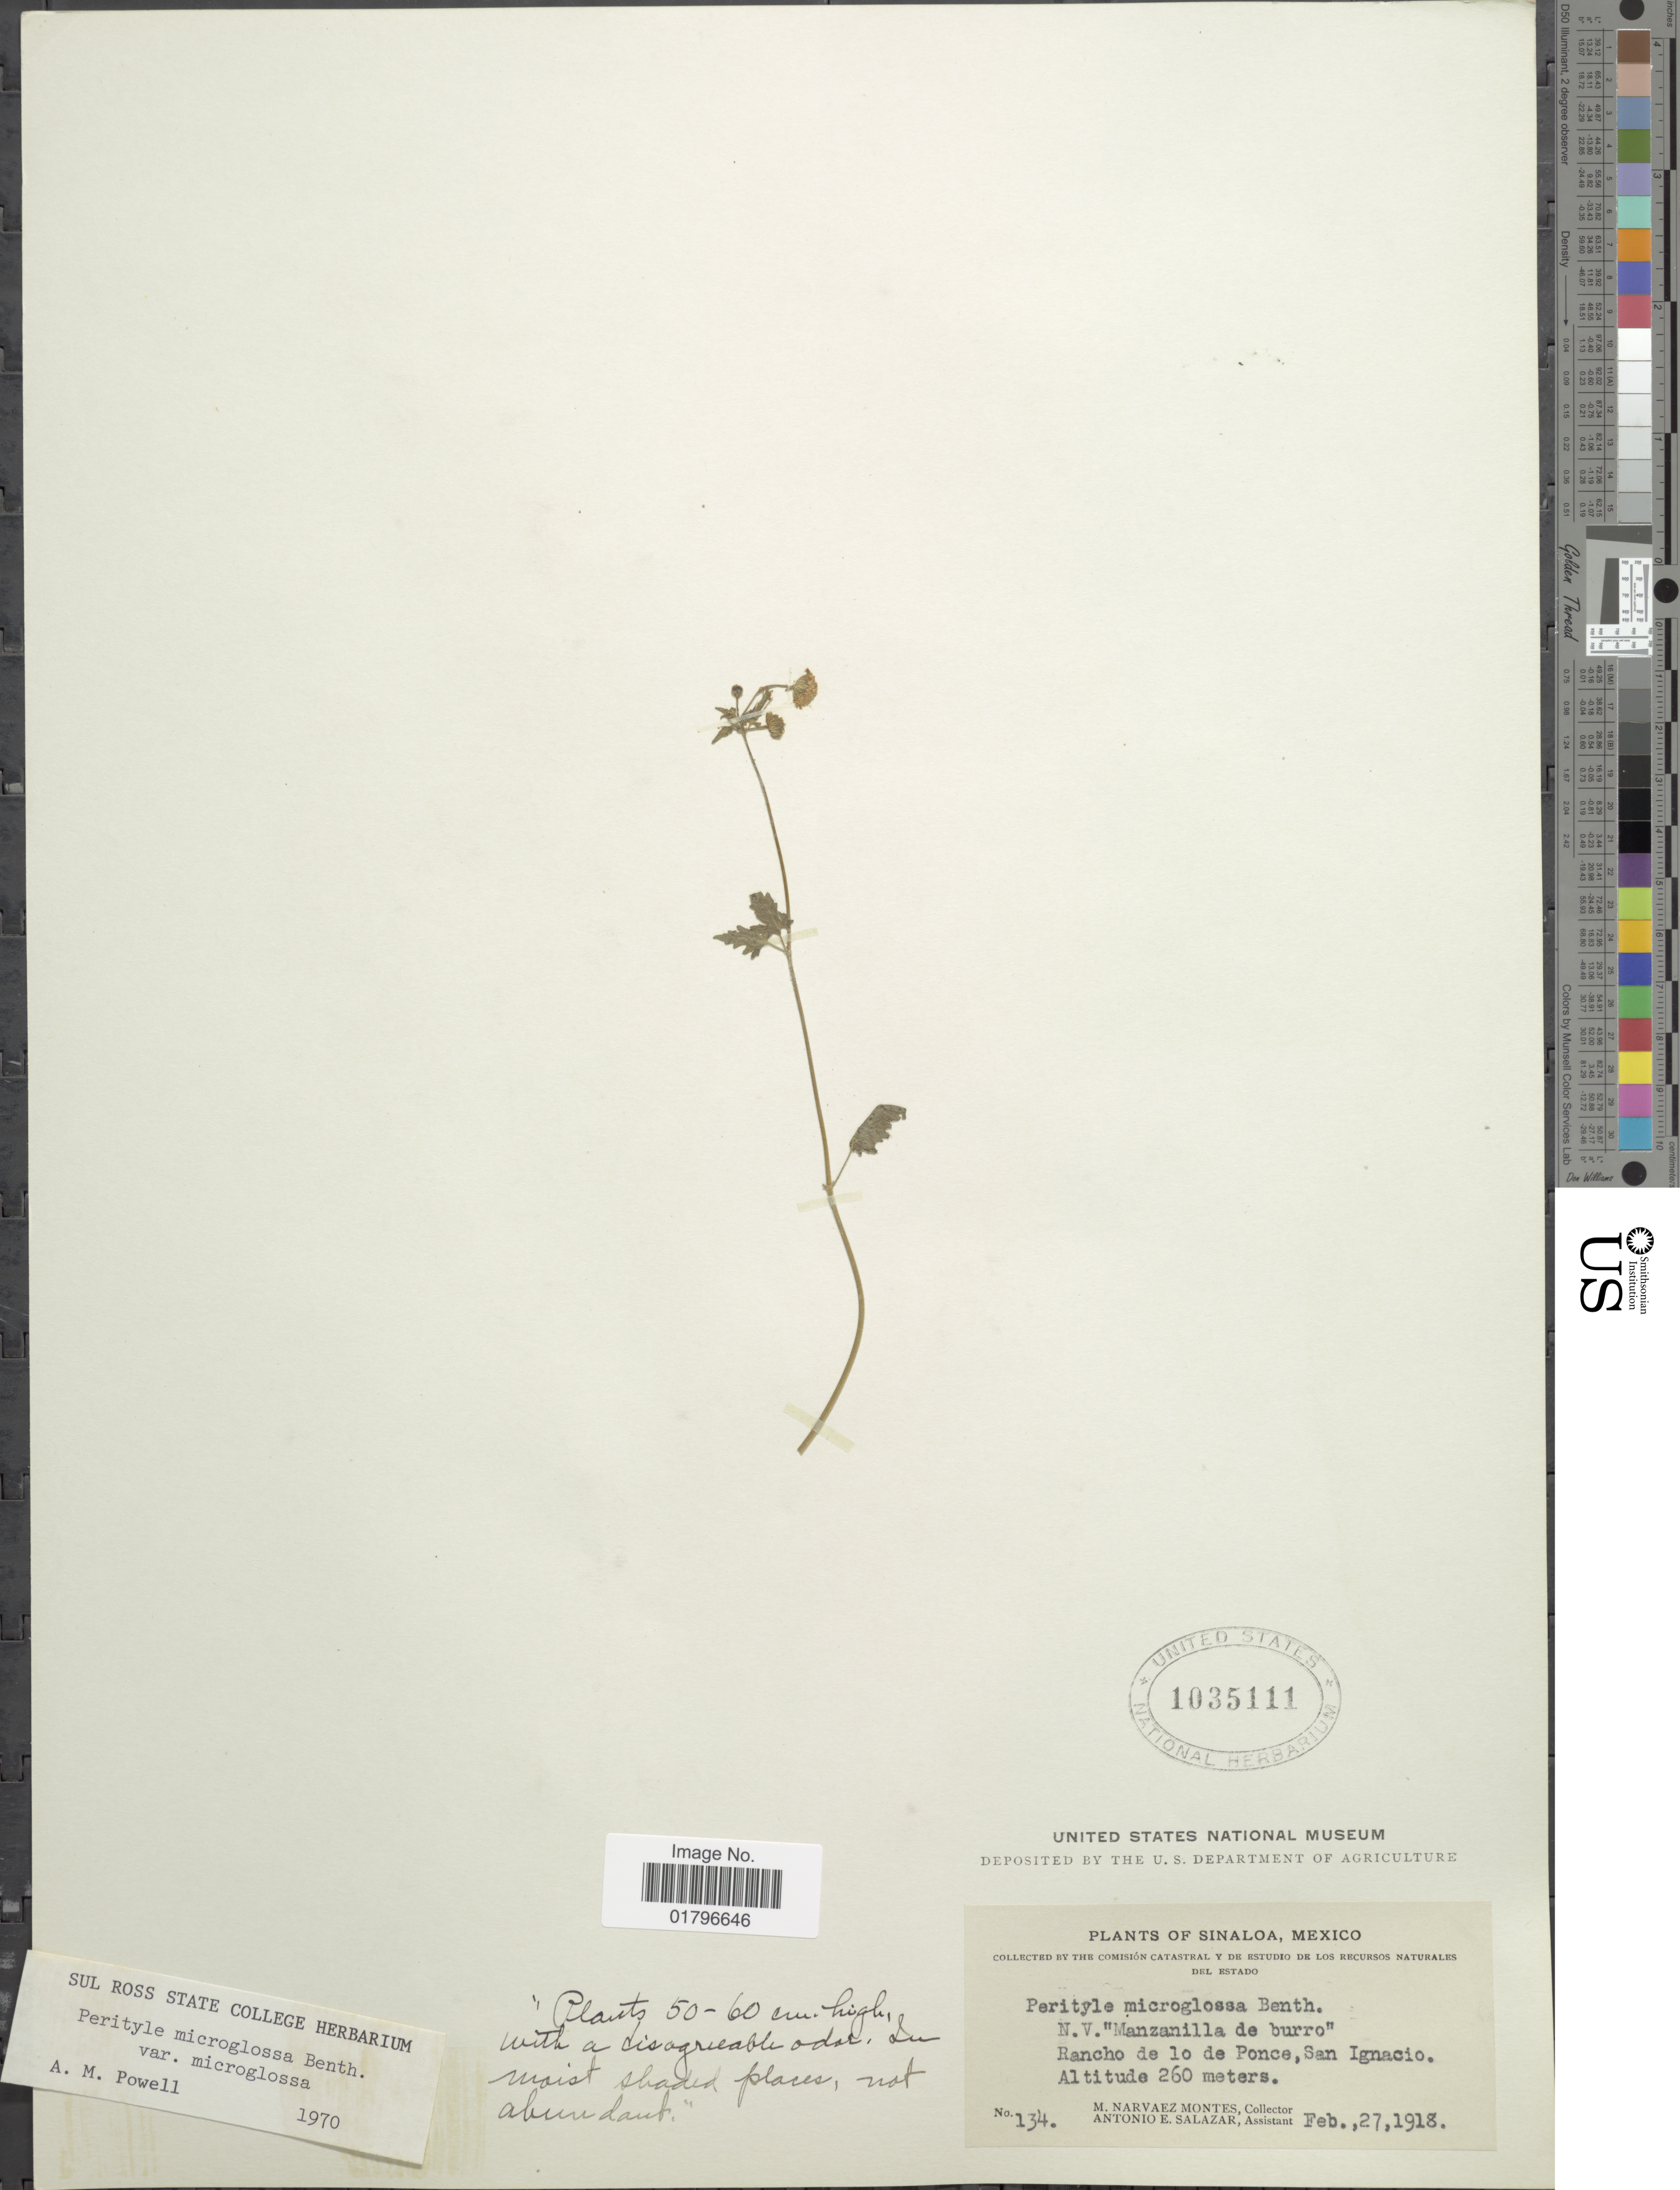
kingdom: Plantae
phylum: Tracheophyta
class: Magnoliopsida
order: Asterales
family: Asteraceae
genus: Perityle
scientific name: Perityle microglossa var. microglossa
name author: Benth.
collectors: M. Narvaez-Montes & A. E. Salazar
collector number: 134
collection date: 1918-02-27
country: Mexico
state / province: Sinaloa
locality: Rancho de lo de Ponce, San Ignacio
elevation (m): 260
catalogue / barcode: US 1035111